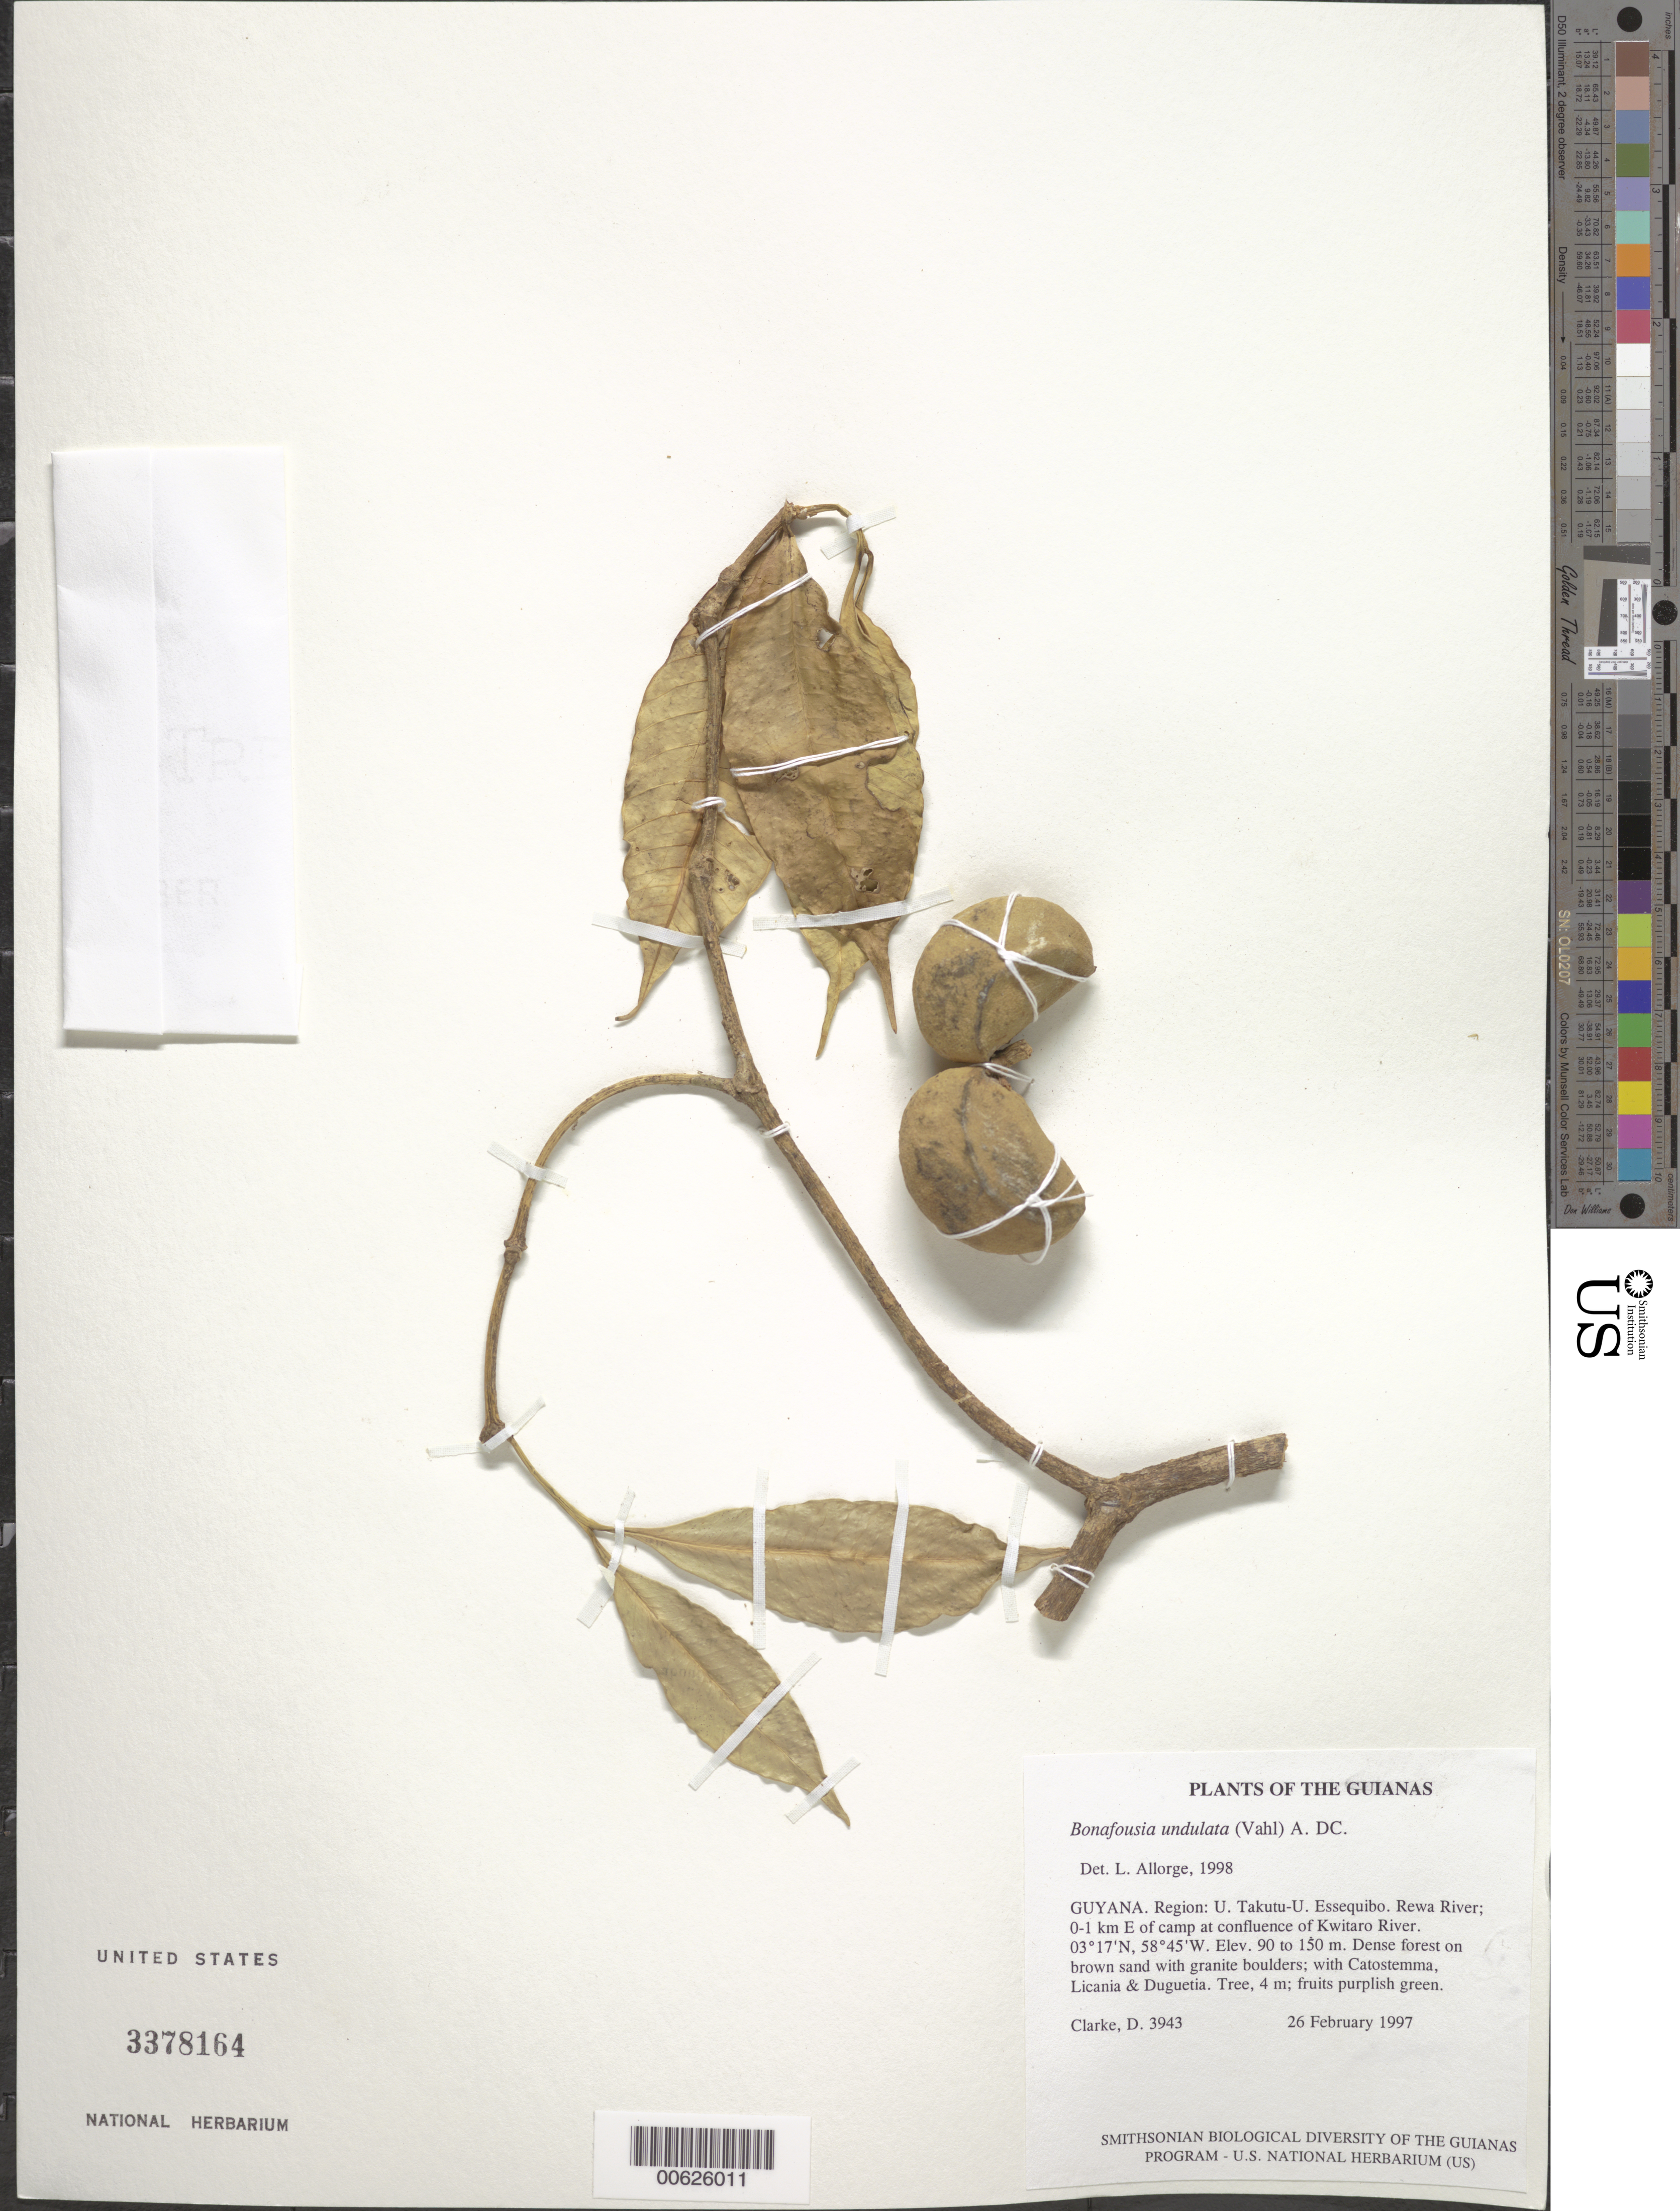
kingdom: Plantae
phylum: Tracheophyta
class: Magnoliopsida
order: Gentianales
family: Apocynaceae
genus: Bonafousia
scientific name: Bonafousia undulata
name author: (Vahl) A. DC.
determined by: Allorge, L.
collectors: H. D. Clarke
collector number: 3943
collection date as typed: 26 February 1997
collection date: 1997-02-26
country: Guyana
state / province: U. Takutu-U. Essequibo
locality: Rewa River; 0-1 km E of camp at confluence of Kwitaro River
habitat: Dense forest on brown sand with granite boulders; with Catostemma, Licania & Duguetia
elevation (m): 90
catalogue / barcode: US 3378164